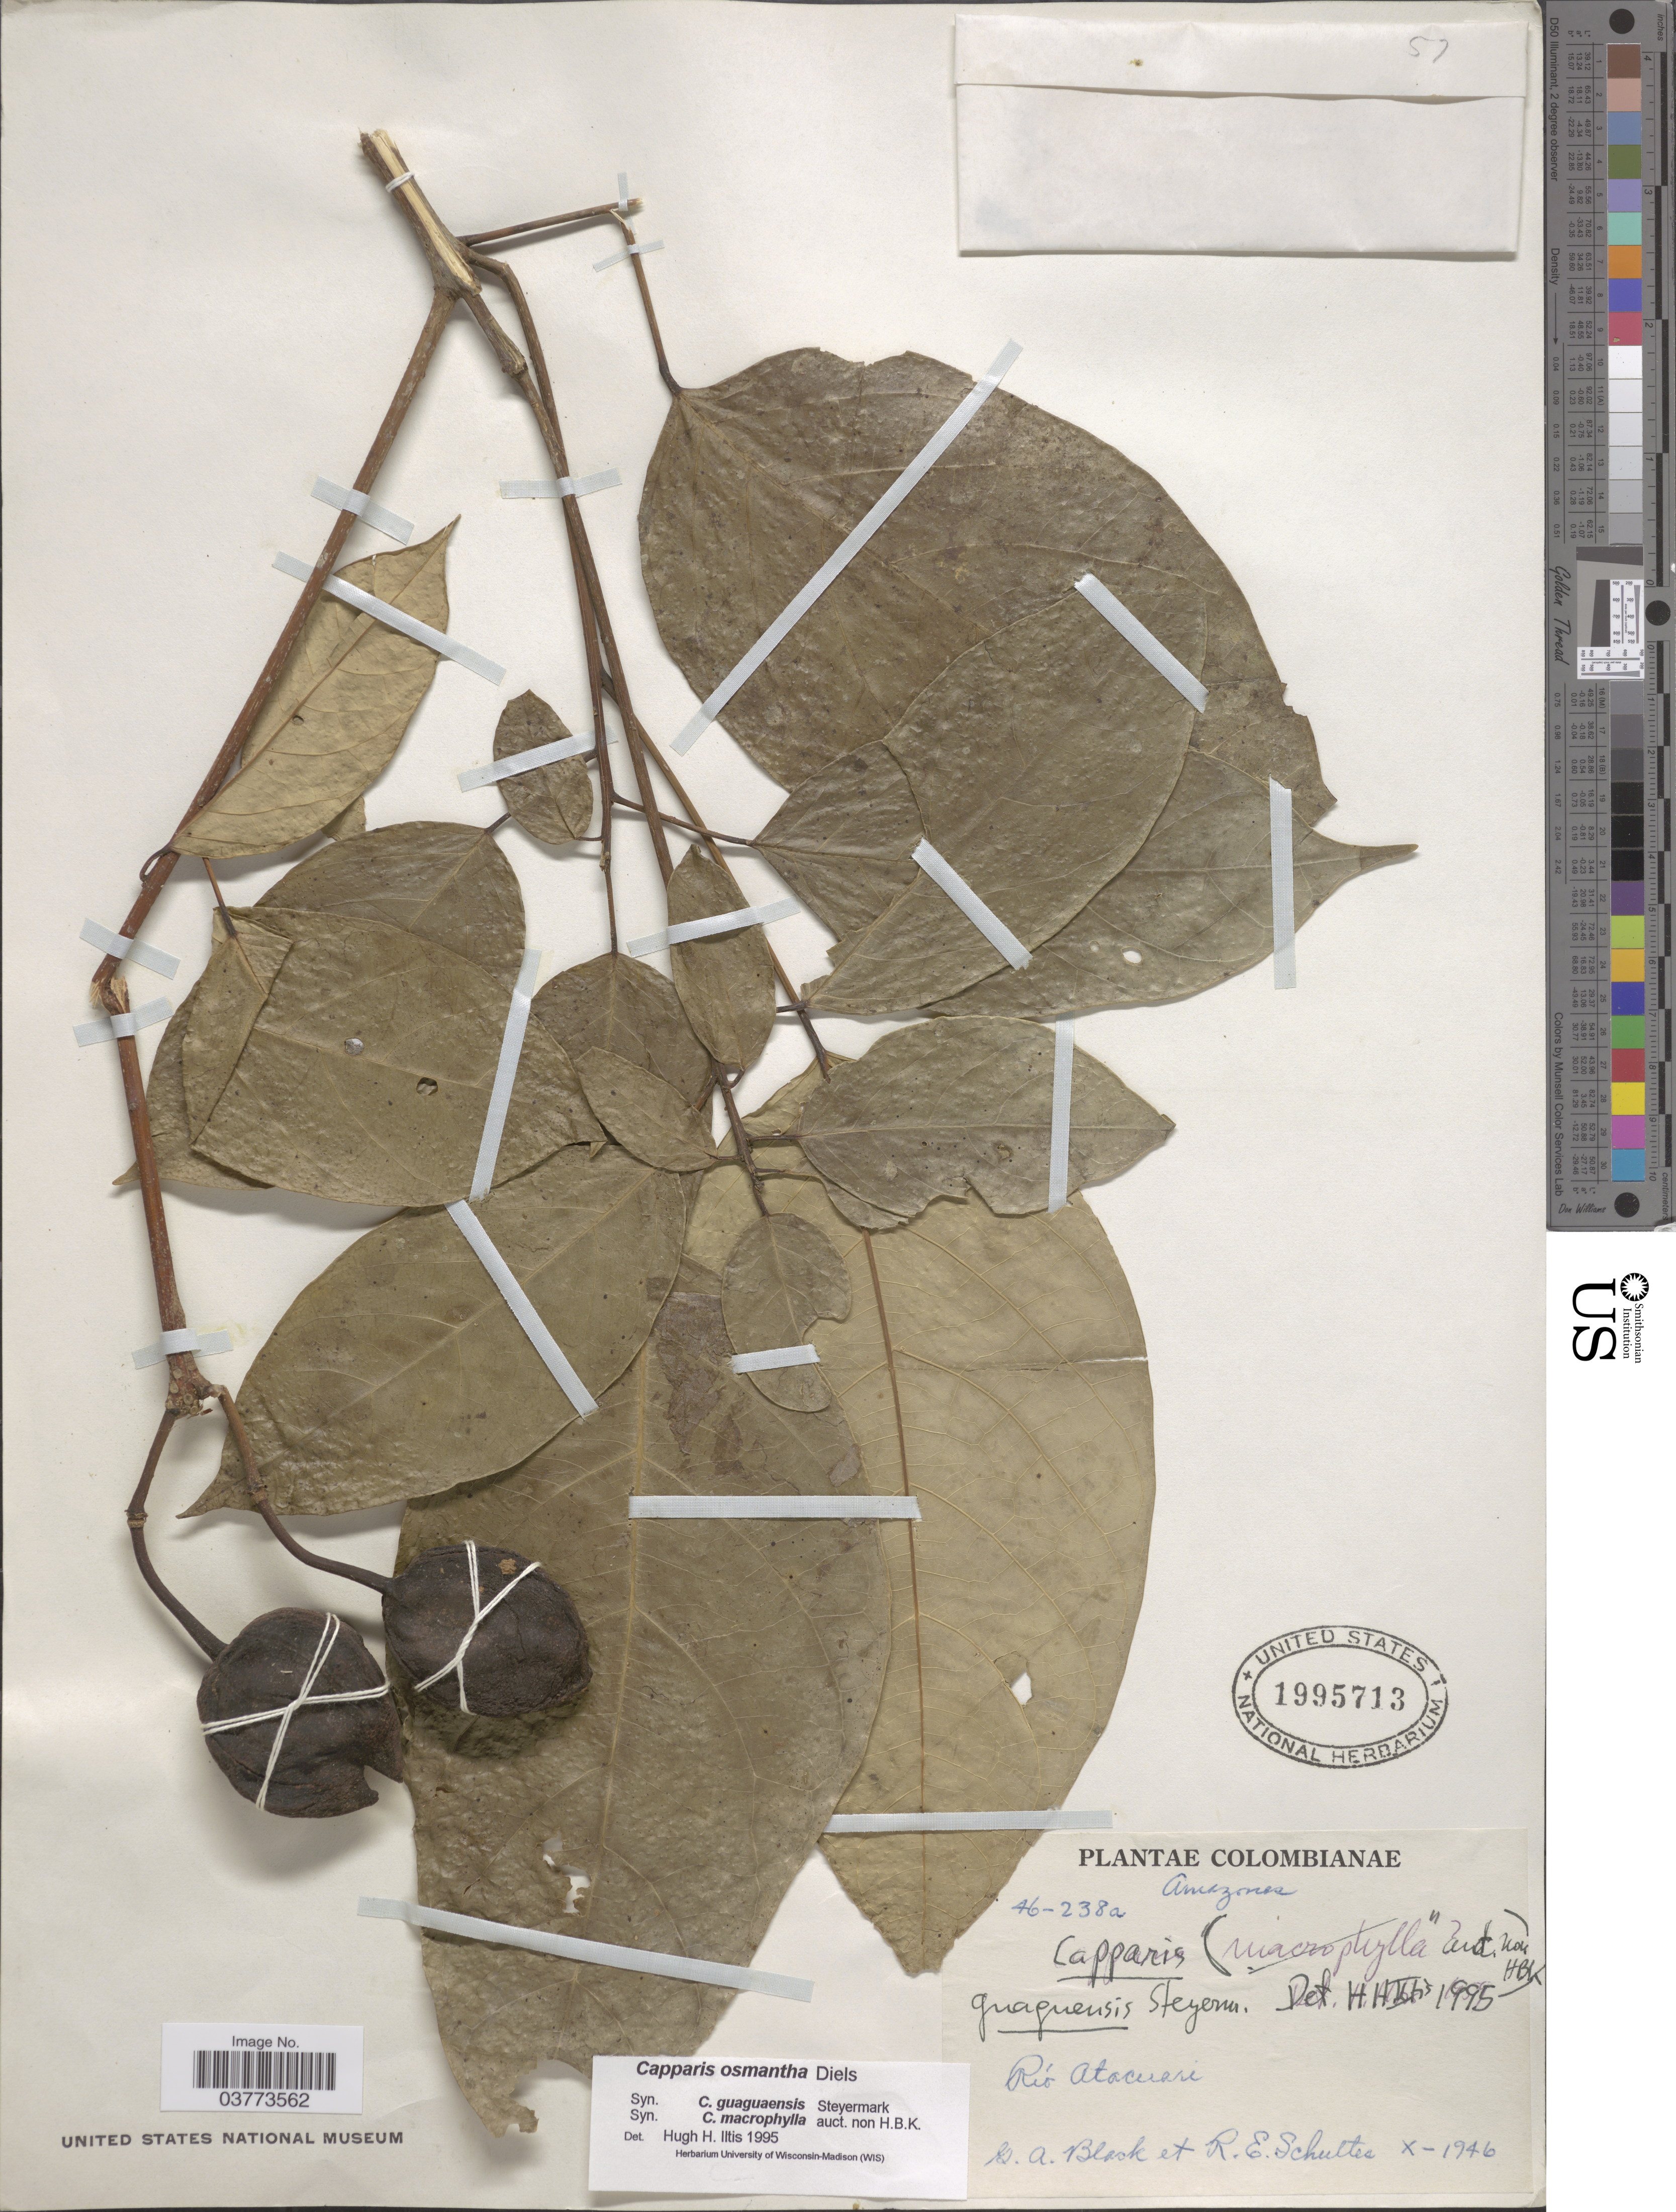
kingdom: Plantae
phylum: Tracheophyta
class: Magnoliopsida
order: Brassicales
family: Capparaceae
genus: Capparidastrum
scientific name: Capparidastrum osmanthum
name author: (Diels) Cornejo & Iltis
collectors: G. A. Black & R. E. Schultes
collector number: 46-238a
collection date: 1946-10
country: Colombia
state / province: Amazônas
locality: Río Atacuari.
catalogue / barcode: US 1995713